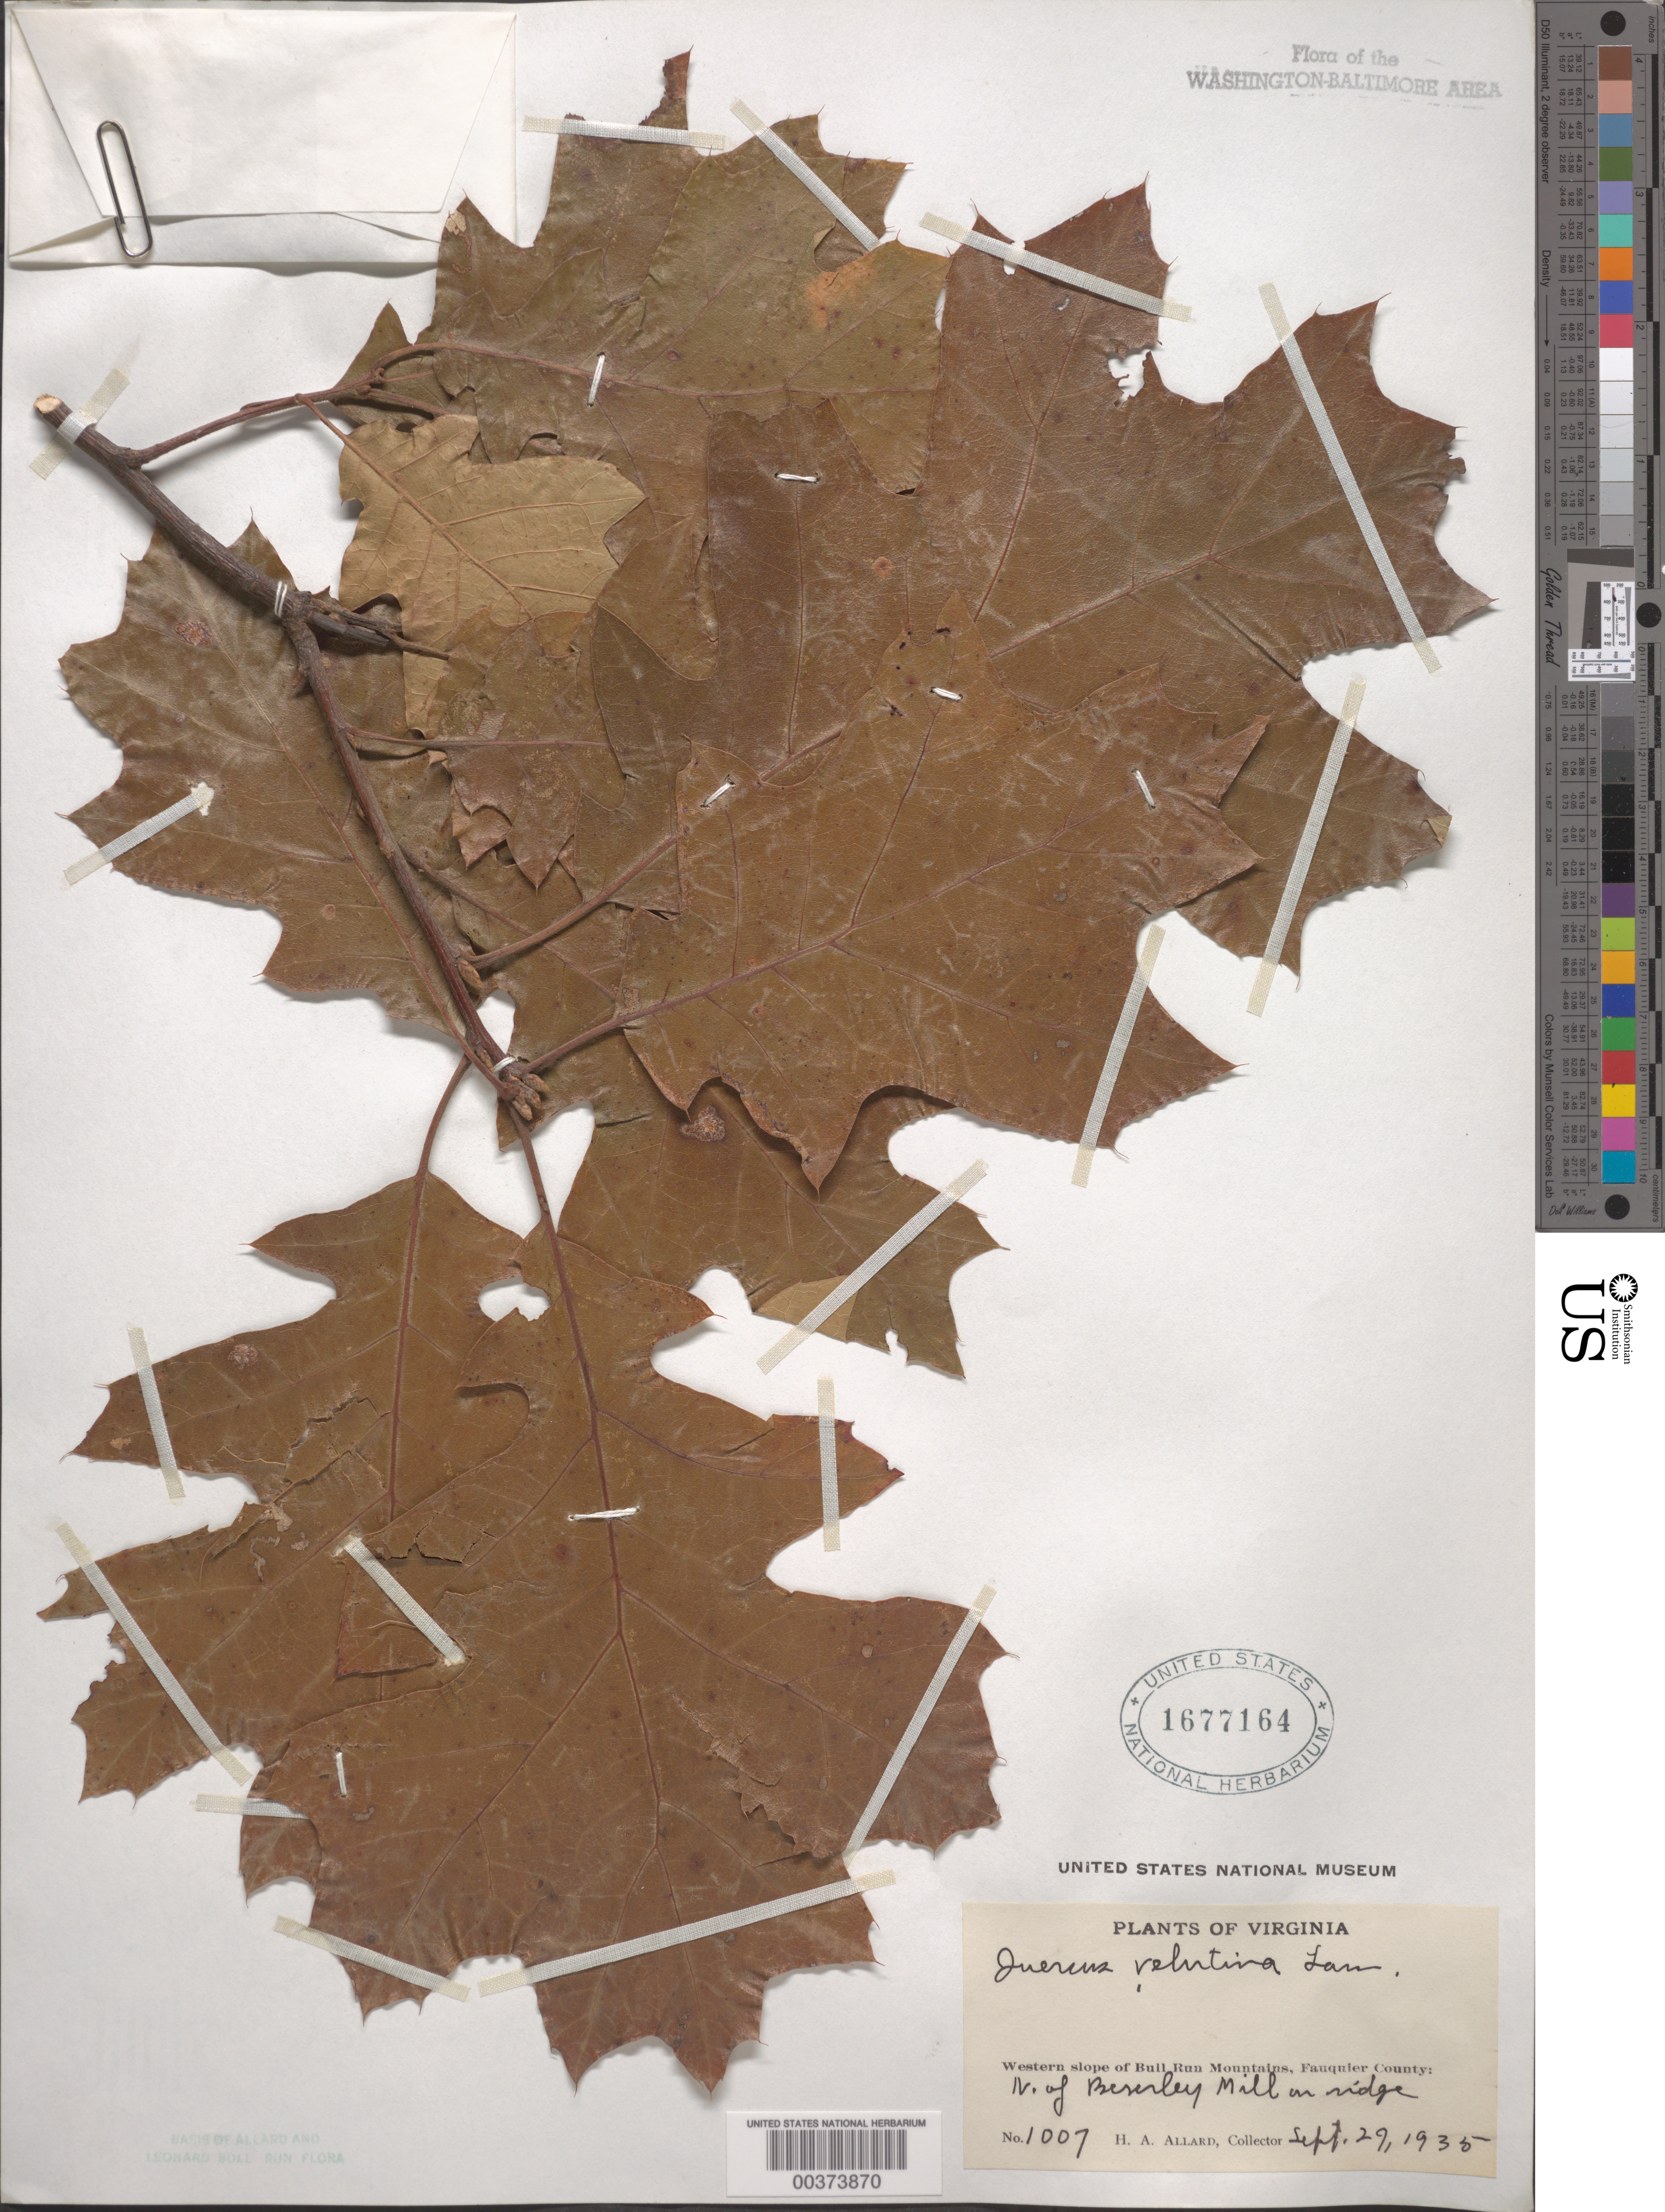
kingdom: Plantae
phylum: Tracheophyta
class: Magnoliopsida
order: Fagales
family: Fagaceae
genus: Quercus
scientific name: Quercus velutina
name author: Lam.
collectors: H. A. Allard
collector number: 1007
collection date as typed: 29 Sep 1935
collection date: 1935-09-29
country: United States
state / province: Virginia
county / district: Fauquier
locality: North of Beverley Mill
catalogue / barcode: US 1677164